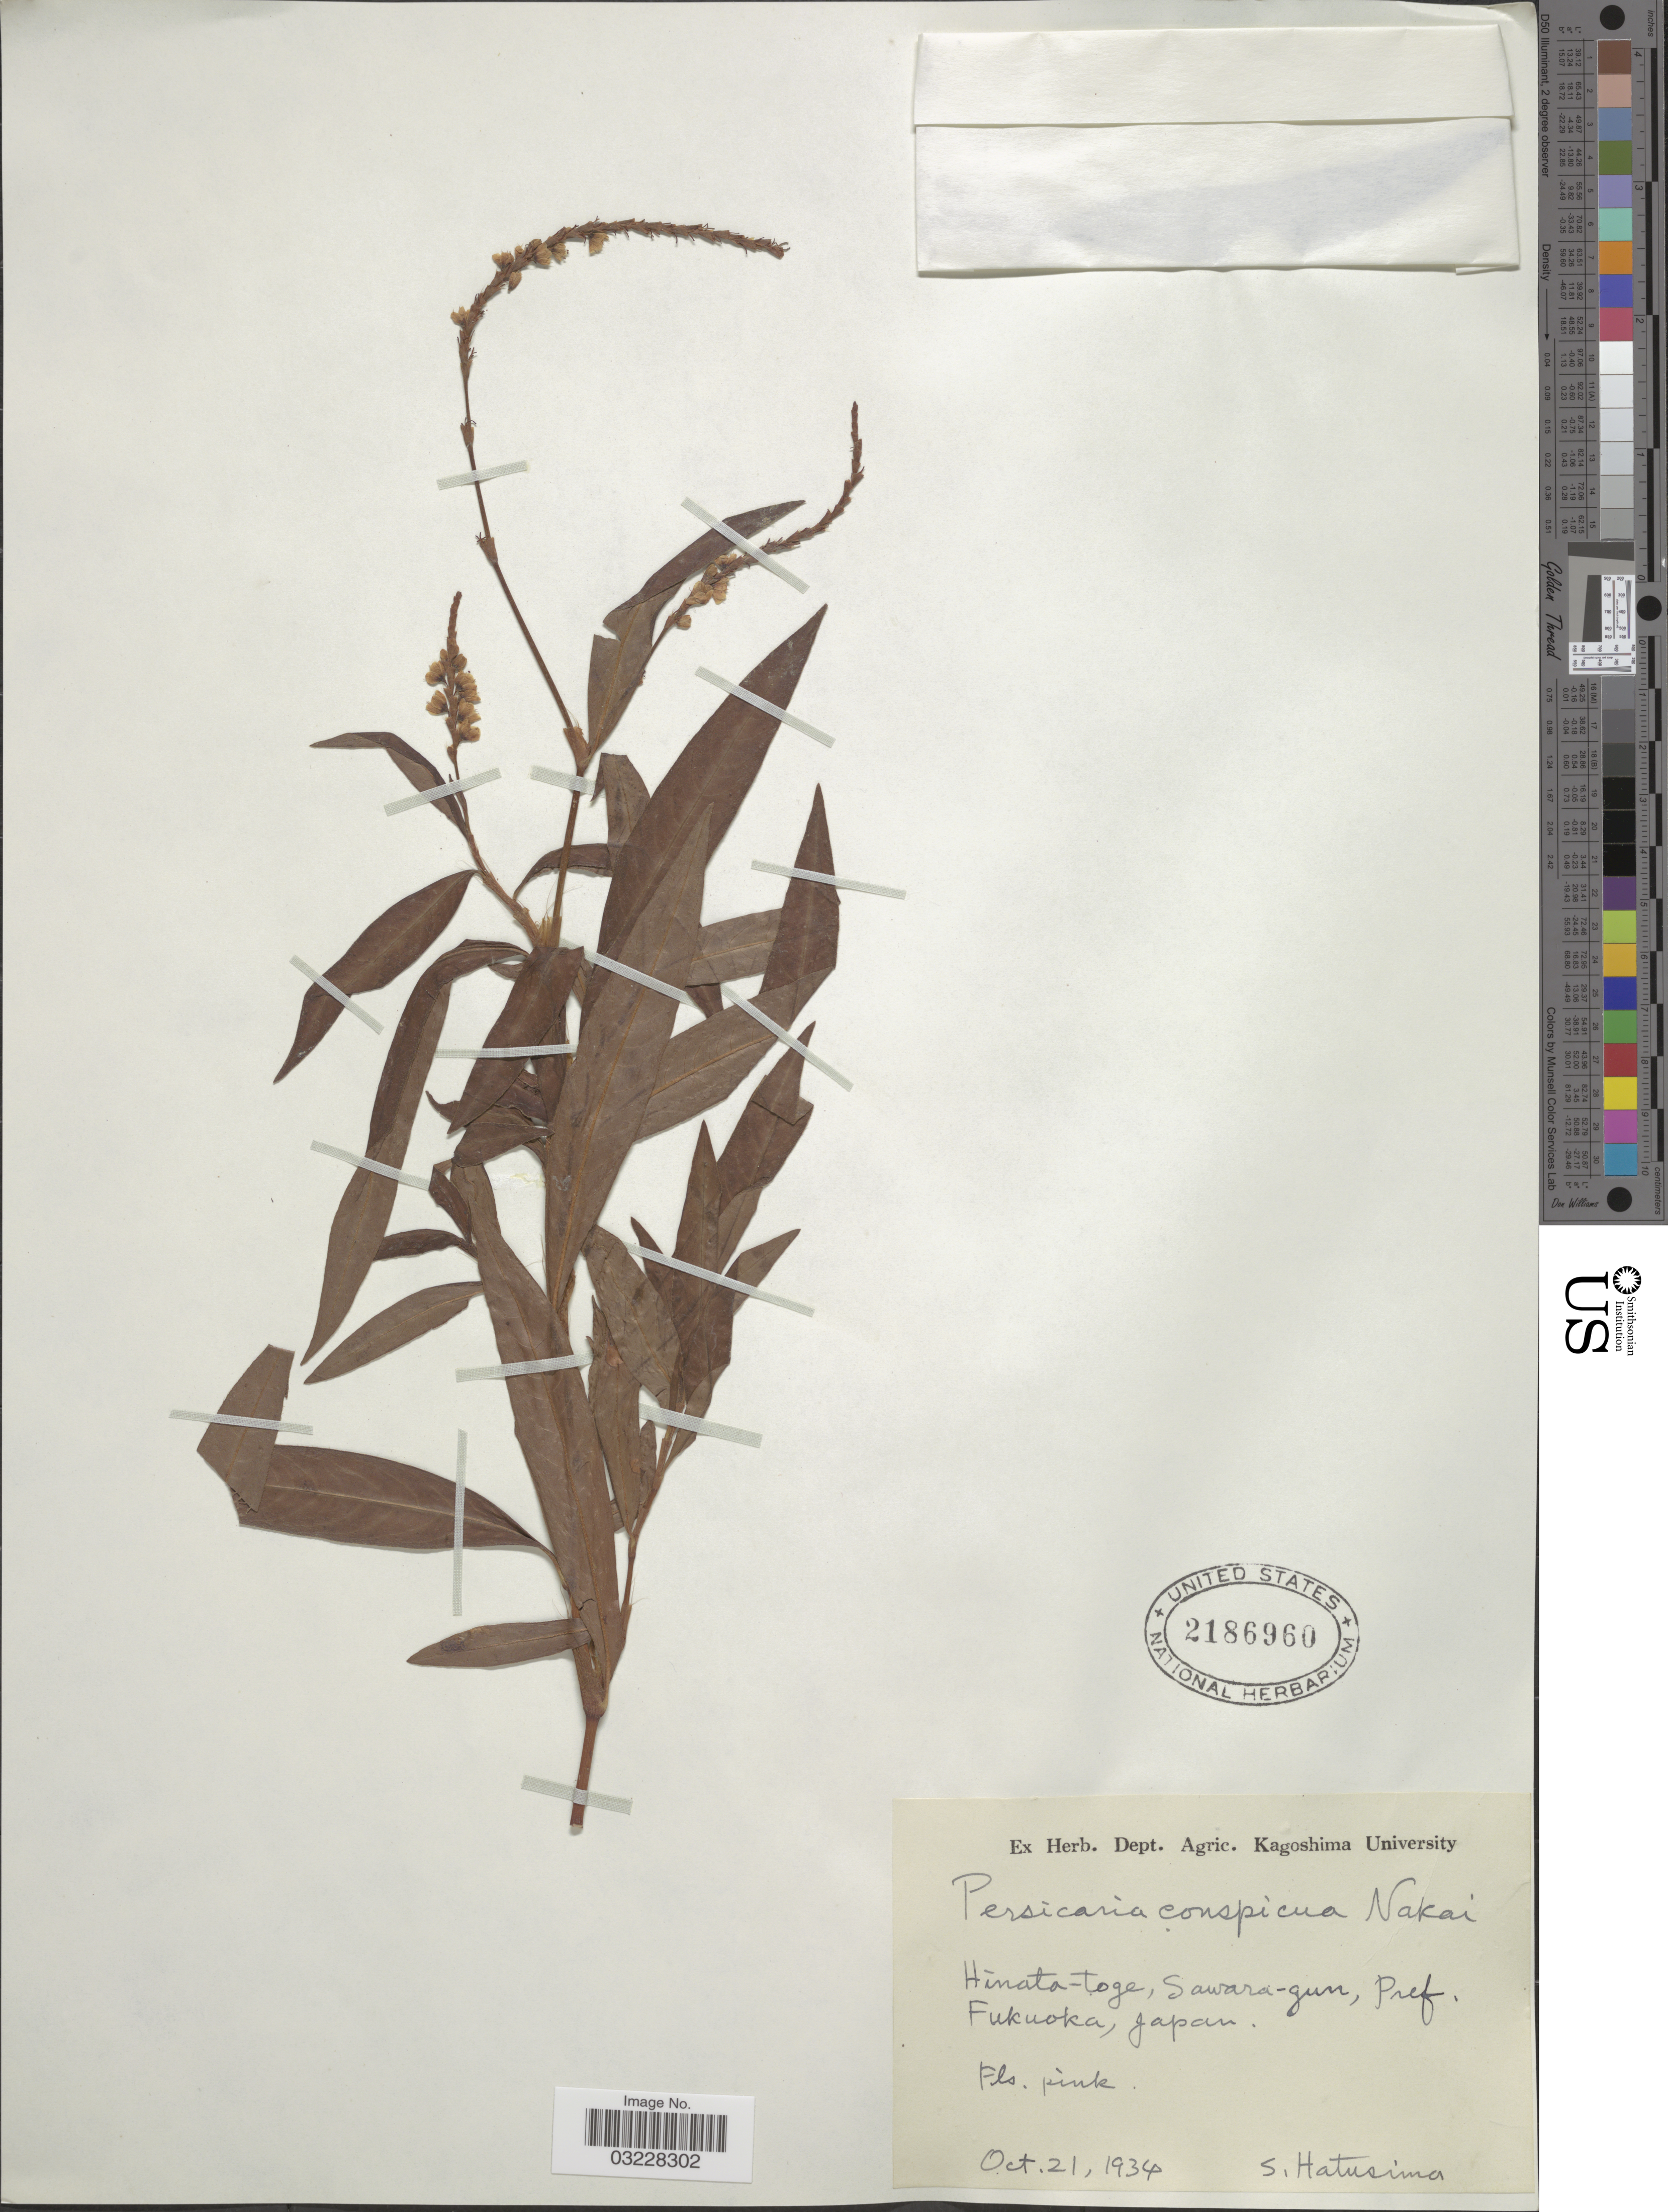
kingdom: Plantae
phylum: Tracheophyta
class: Magnoliopsida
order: Caryophyllales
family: Polygonaceae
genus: Polygonum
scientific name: Polygonum conspicuum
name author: Nakai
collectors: S. Hatusima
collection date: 1934-10-21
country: Japan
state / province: Hukuoka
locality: Hinata-toge, Sawara-gun, Pref. Fukuoka.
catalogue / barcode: US 2186960